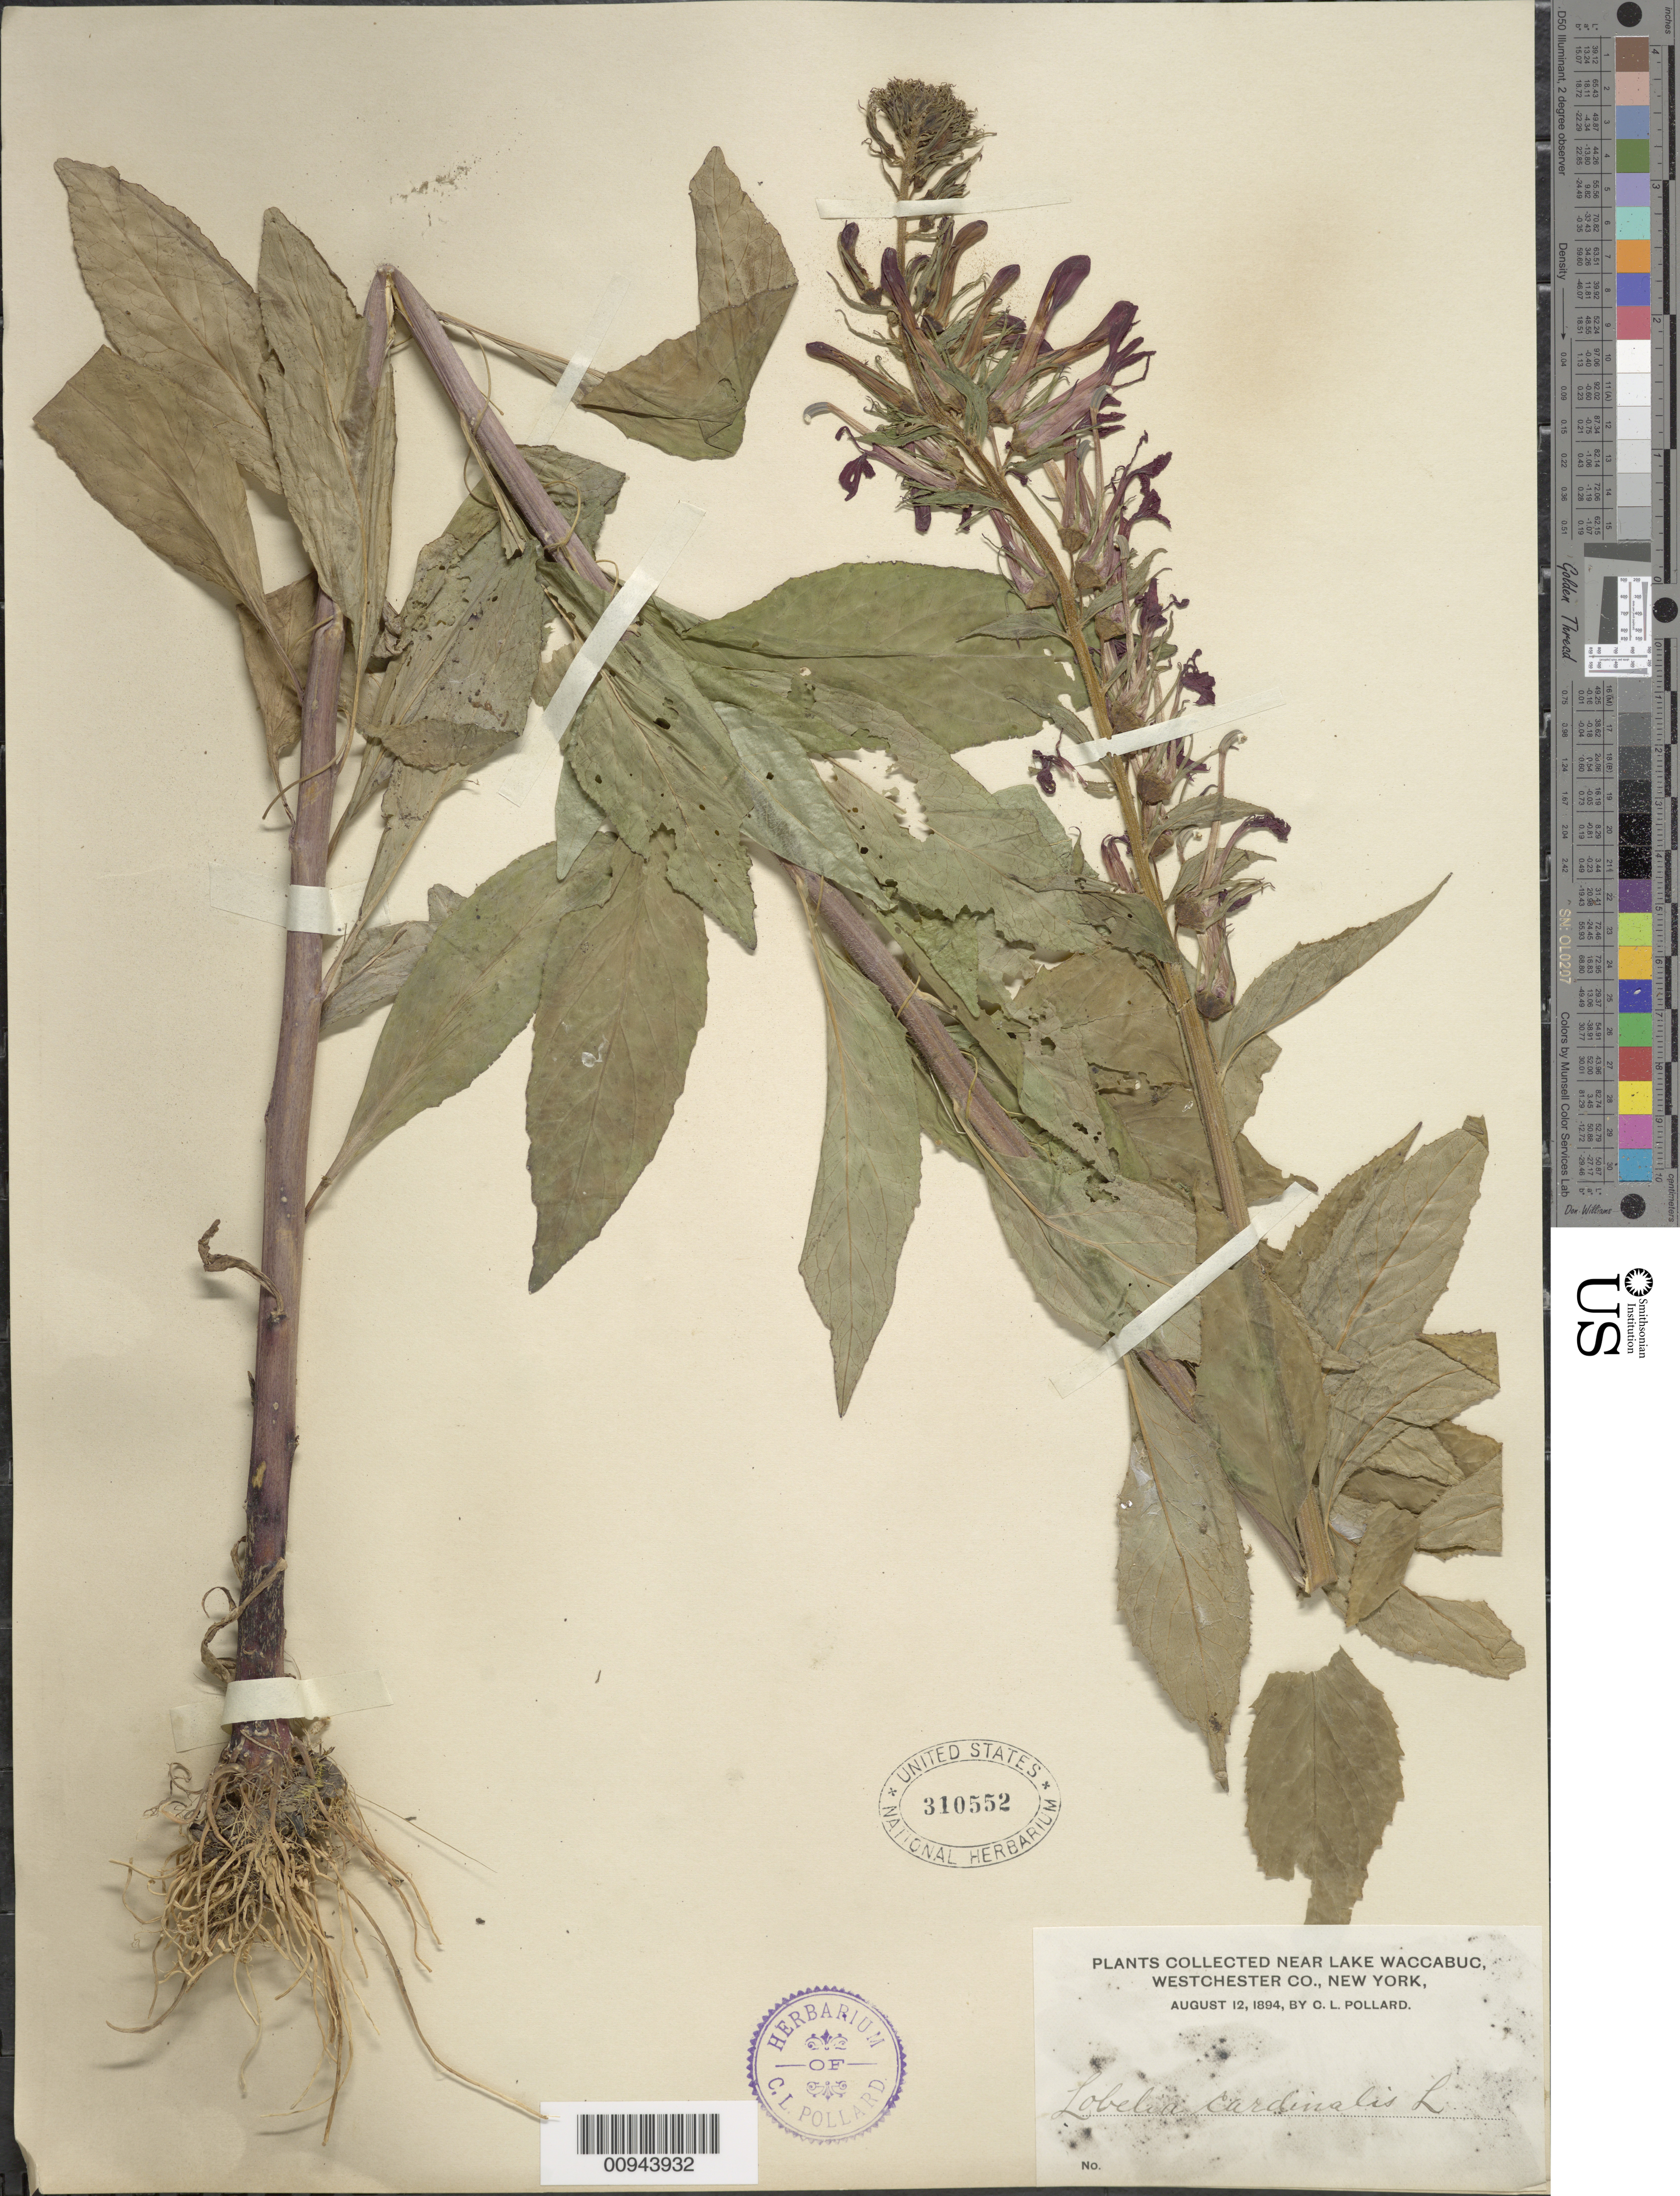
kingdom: Plantae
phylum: Tracheophyta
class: Magnoliopsida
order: Asterales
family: Campanulaceae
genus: Lobelia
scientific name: Lobelia cardinalis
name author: L.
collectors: O. L. Pollard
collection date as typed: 12 Aug 1894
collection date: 1894-08-12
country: United States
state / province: New York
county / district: Westchester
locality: Near Lake Waccabuc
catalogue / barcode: US 310552